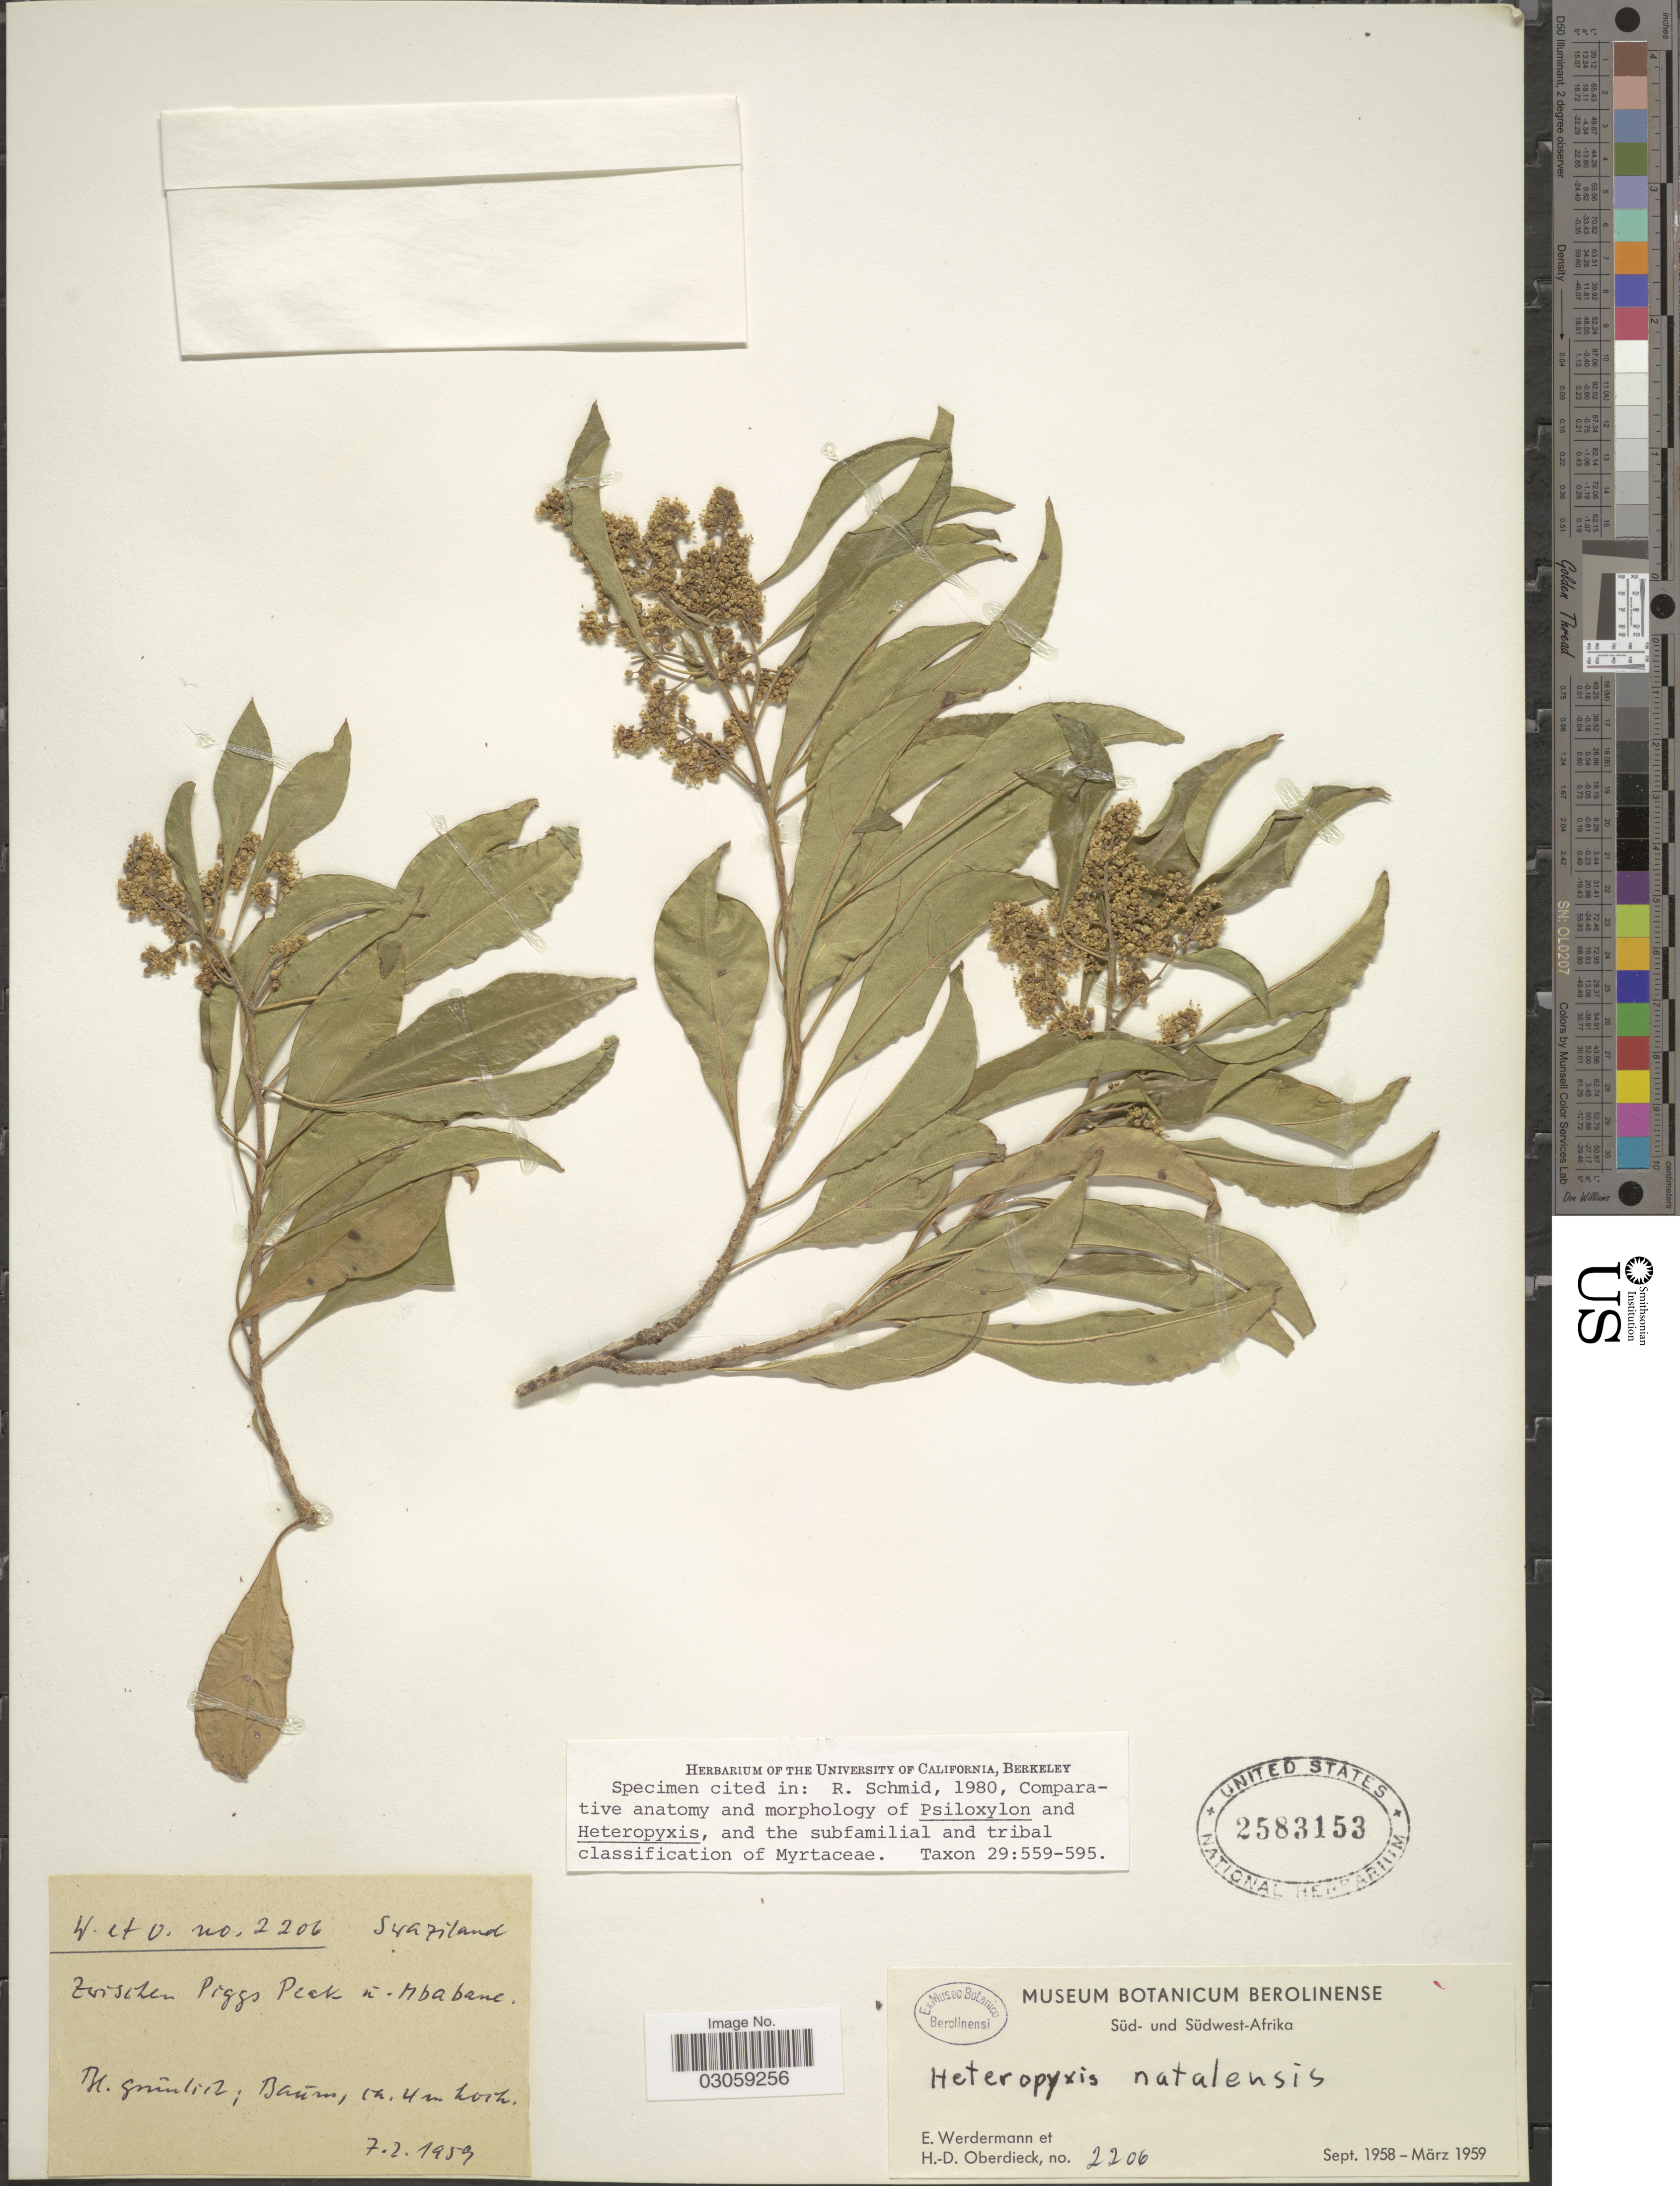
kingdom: Plantae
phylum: Tracheophyta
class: Magnoliopsida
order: Myrtales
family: Myrtaceae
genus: Heteropyxis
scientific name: Heteropyxis natalensis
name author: Harv.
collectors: E. Werdermann & H. Oberdieck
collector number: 2206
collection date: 1959-02-07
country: Eswatini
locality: Süd- und Südwest-Afrika. Zwischen Piggs Peak n. [interpreted] Mbabane.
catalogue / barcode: US 2583153